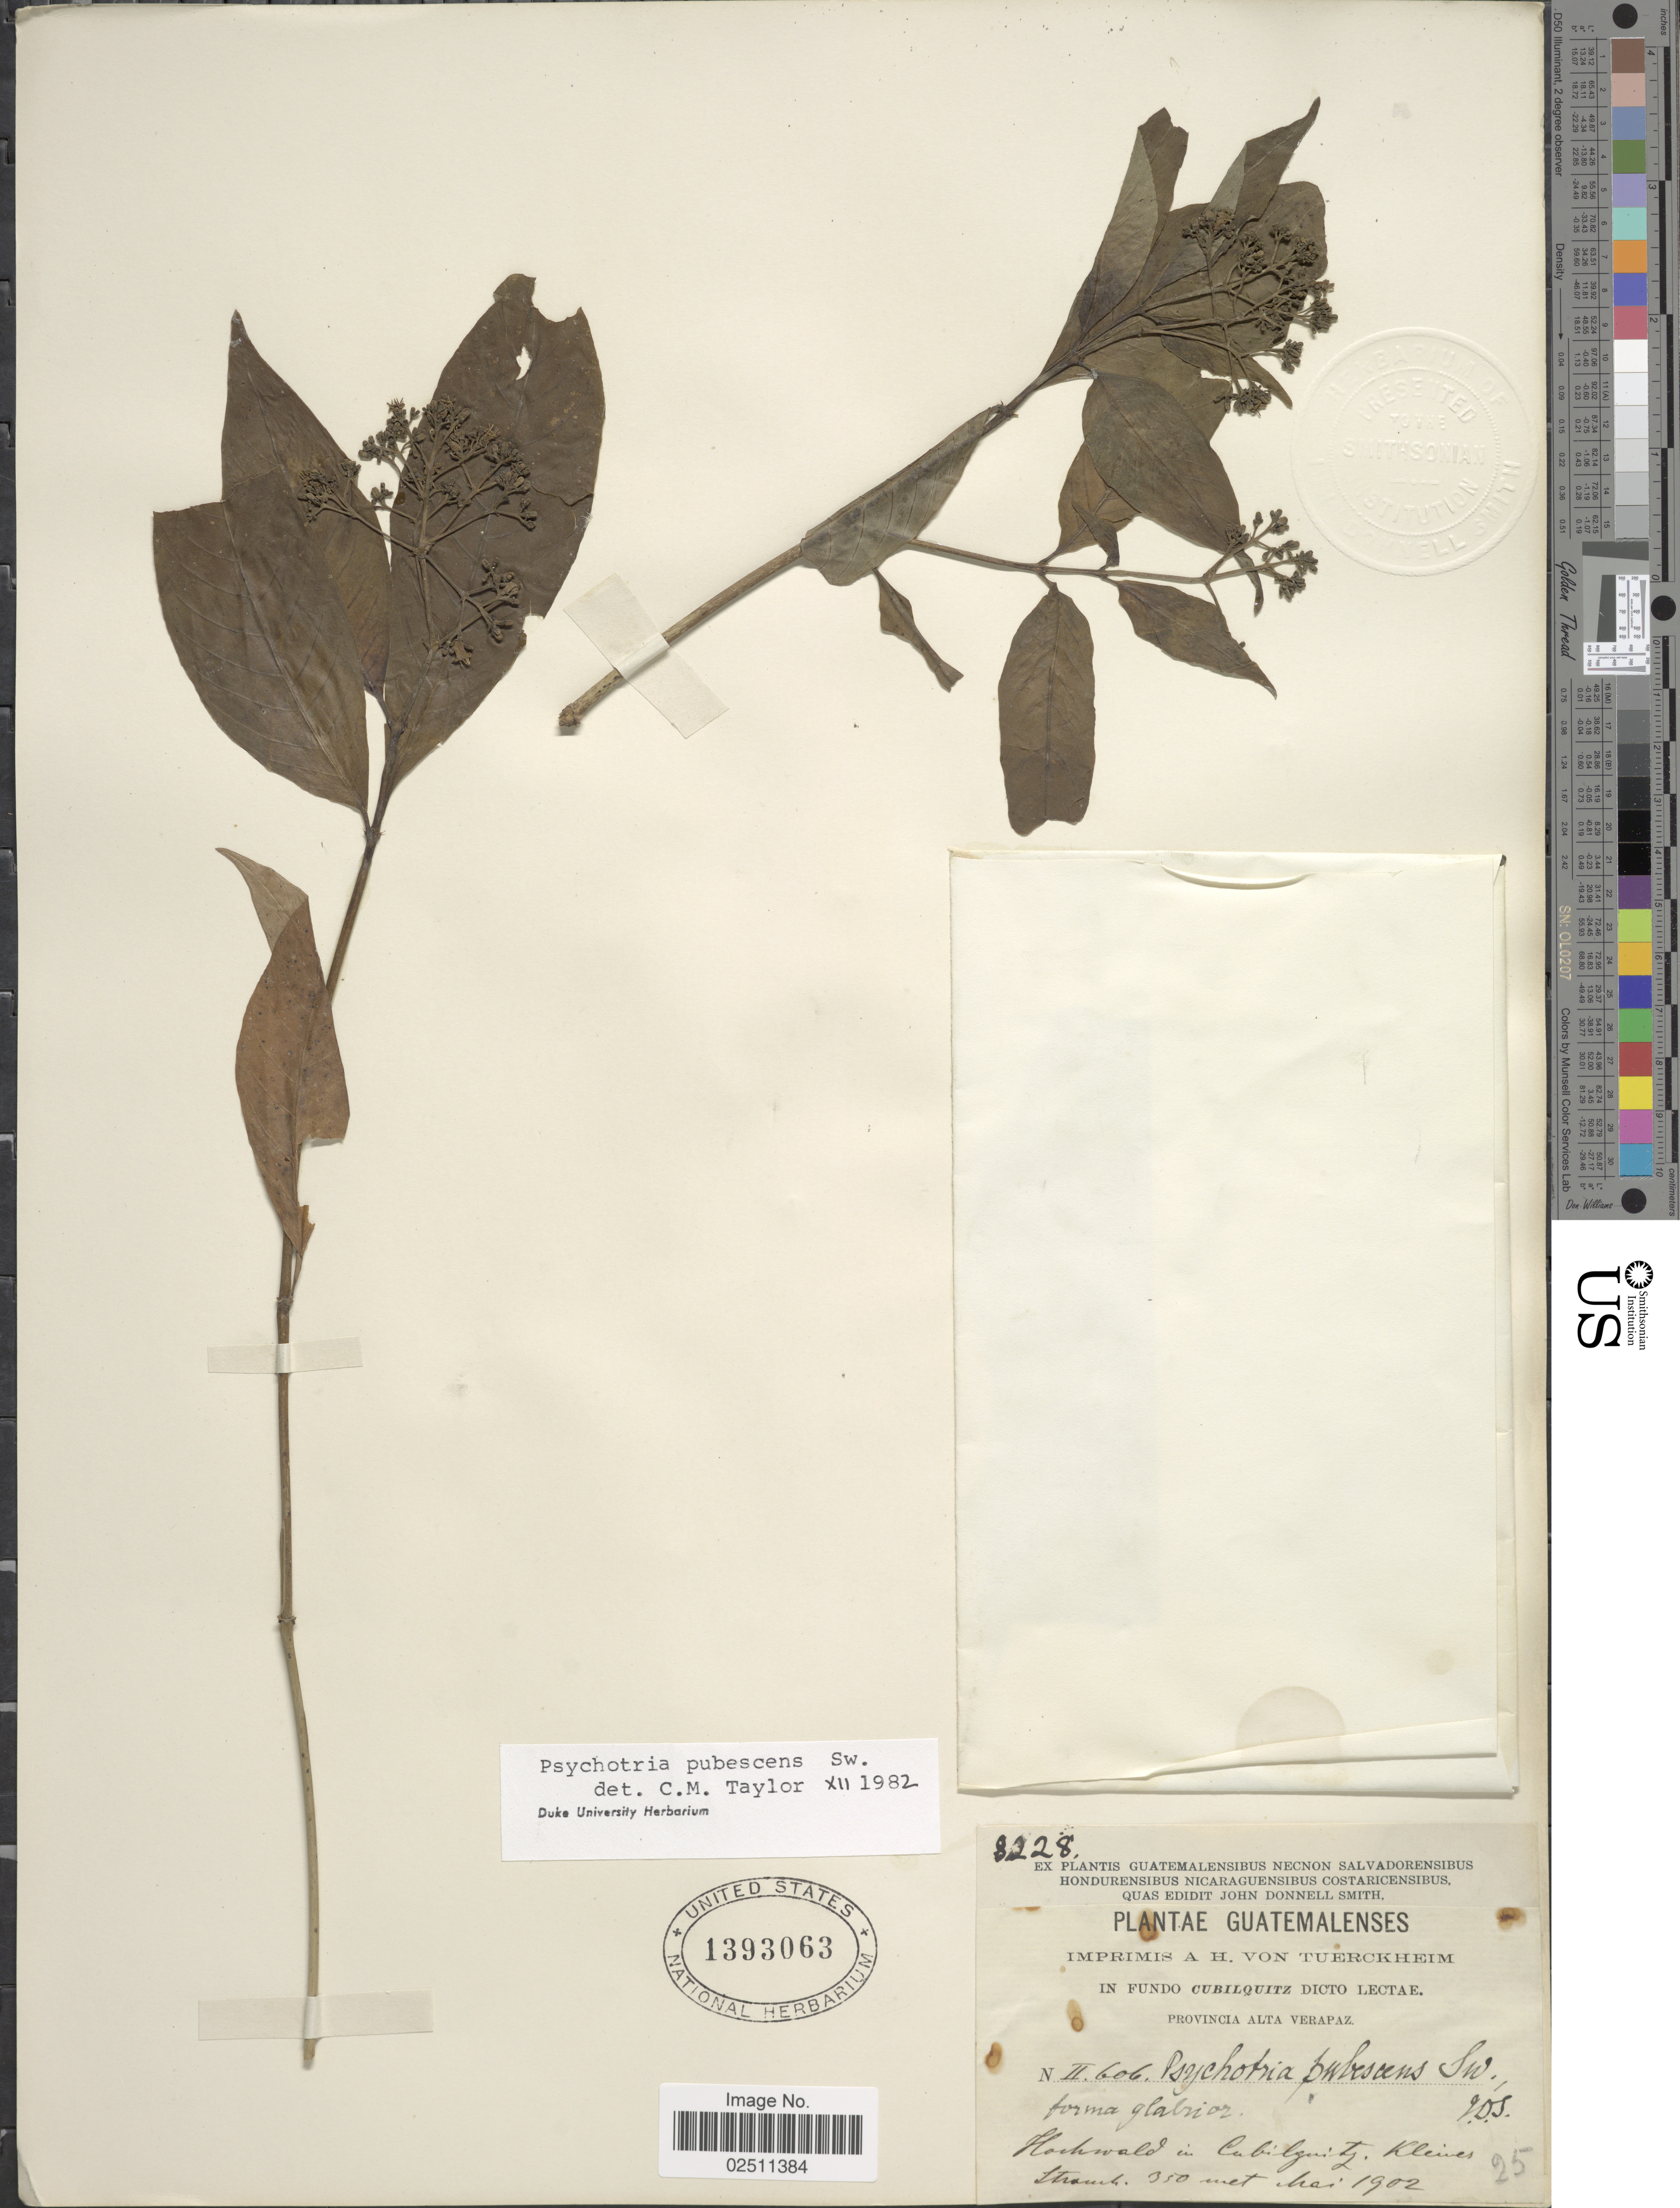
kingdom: Plantae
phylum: Tracheophyta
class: Magnoliopsida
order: Gentianales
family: Rubiaceae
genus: Psychotria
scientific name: Psychotria pubescens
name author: Sw.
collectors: H. von Türckheim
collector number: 8228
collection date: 1902-05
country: Guatemala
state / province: Alta Verapaz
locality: Cubilquitz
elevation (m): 350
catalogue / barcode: US 1393063